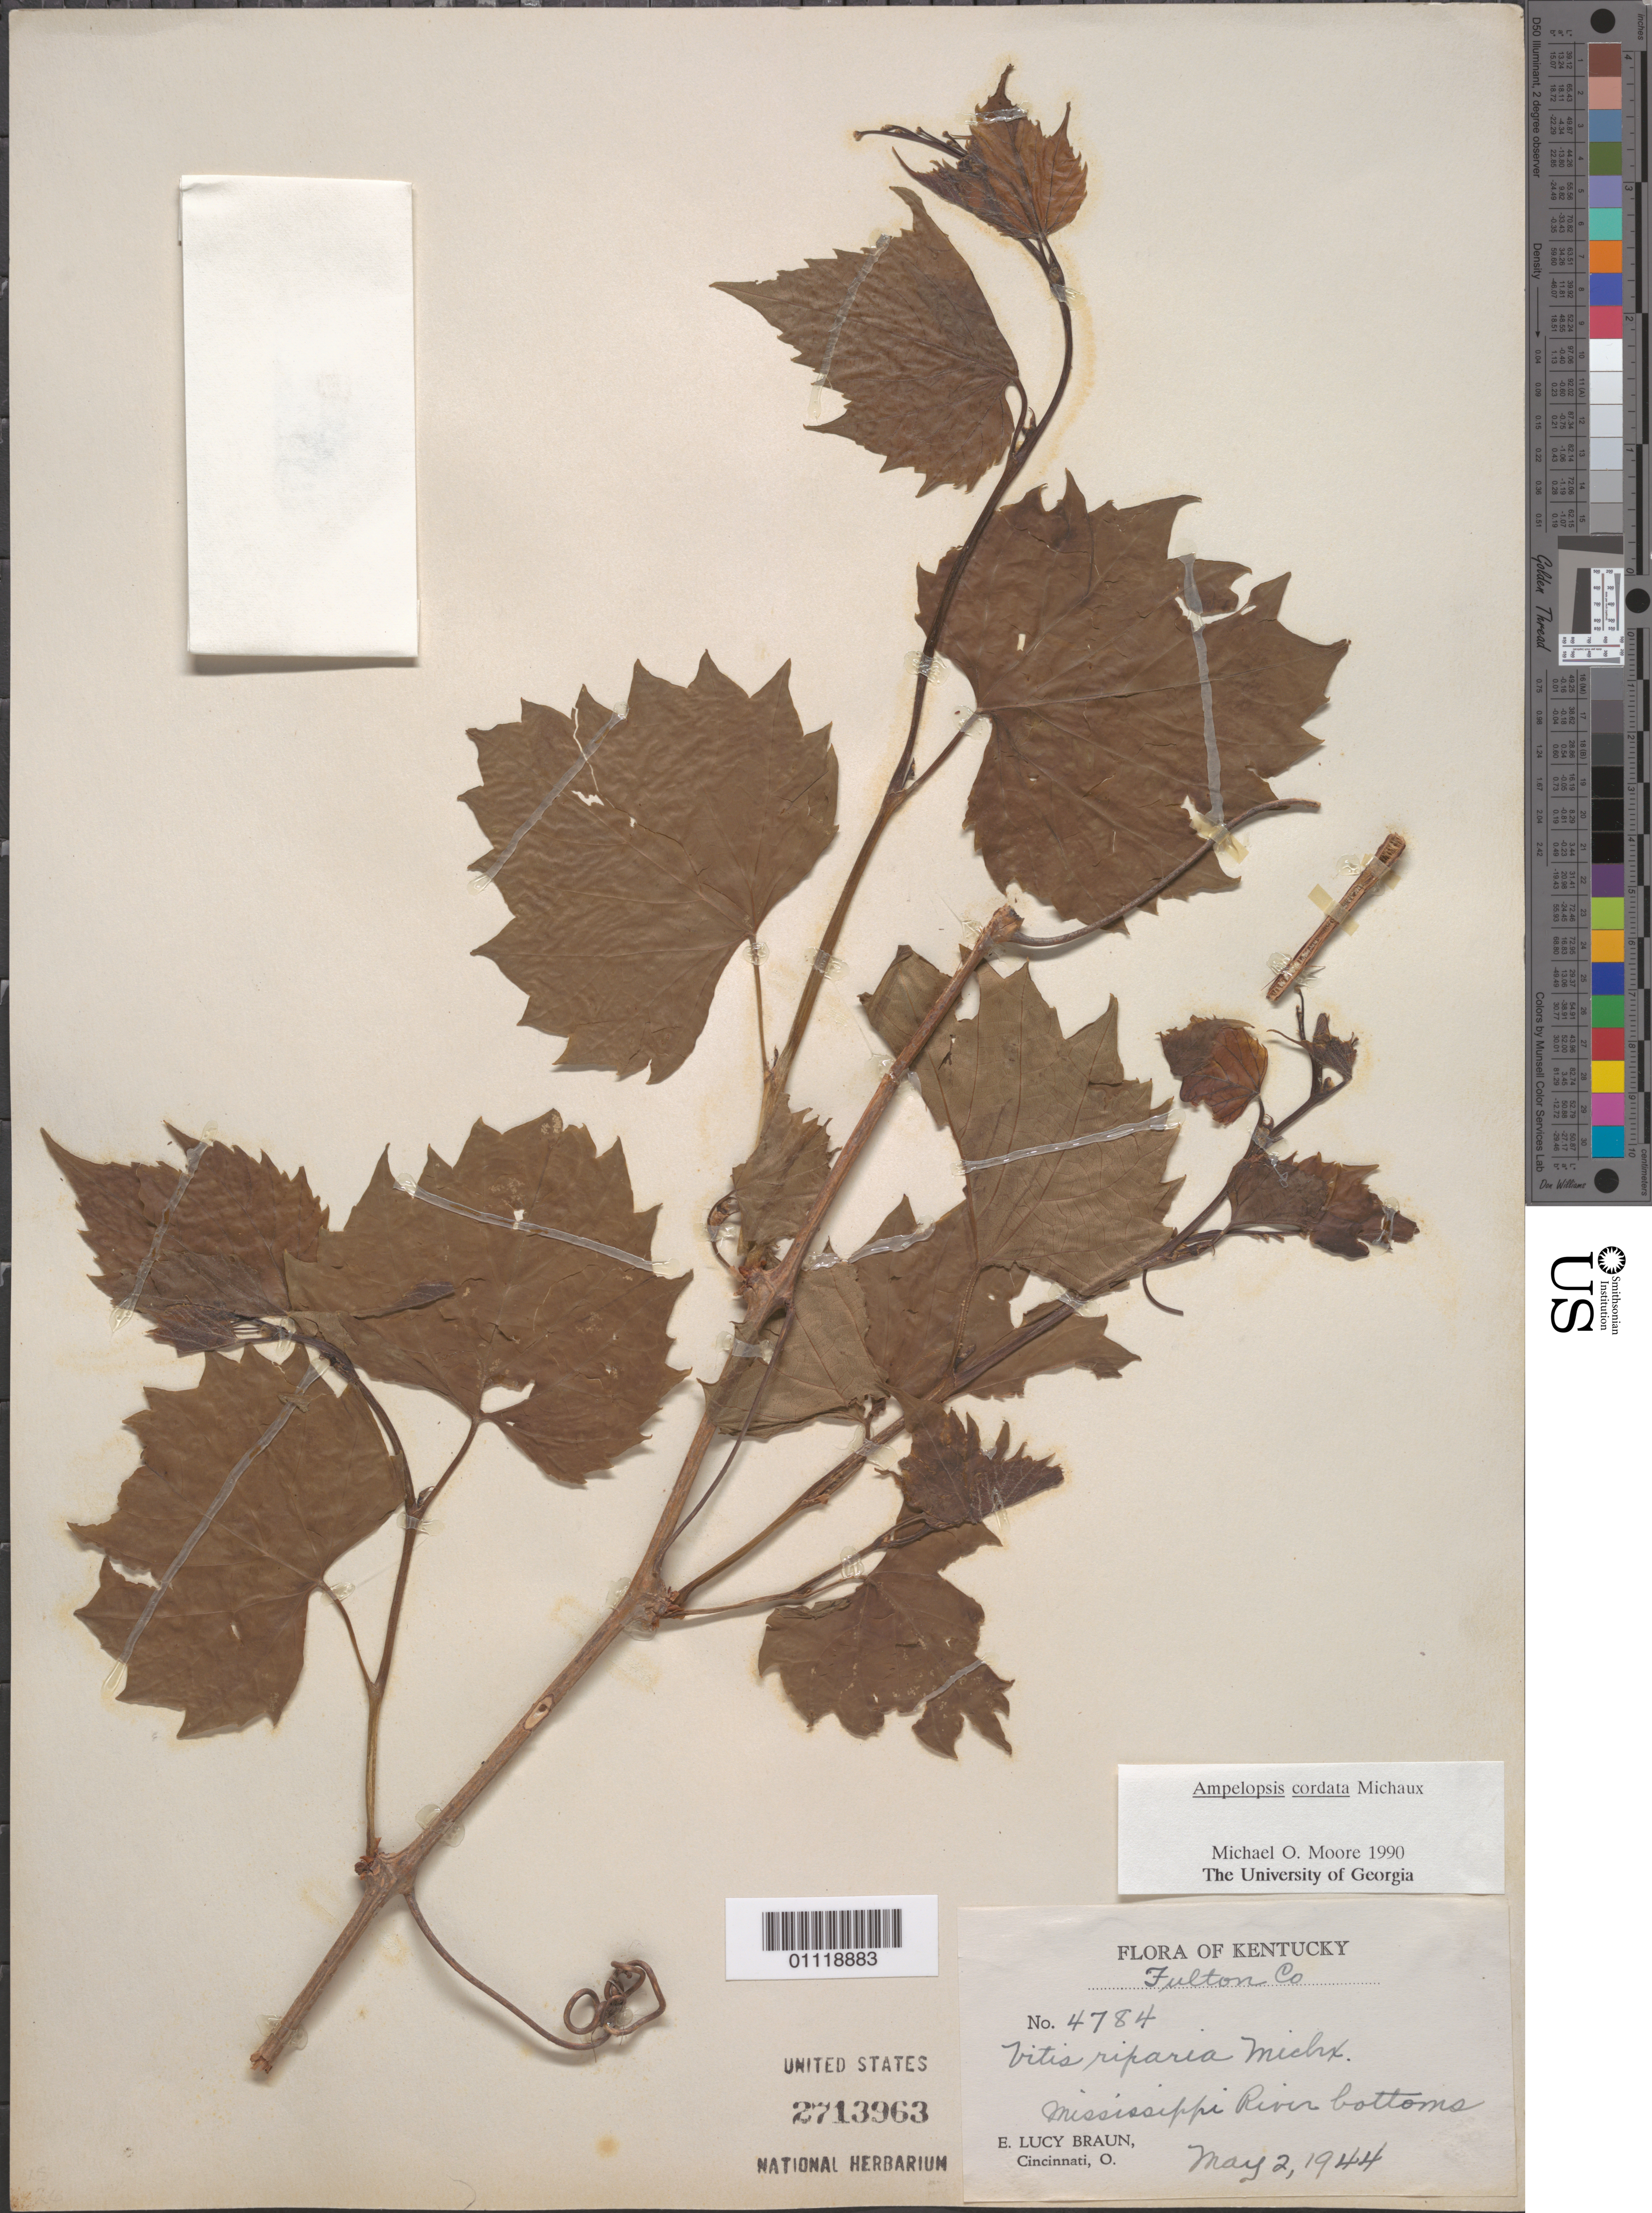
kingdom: Plantae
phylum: Tracheophyta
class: Magnoliopsida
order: Vitales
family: Vitaceae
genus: Ampelopsis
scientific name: Ampelopsis cordata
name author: Michx.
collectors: E. L. Braun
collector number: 4784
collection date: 1944-05-02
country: United States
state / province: Kentucky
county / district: Fulton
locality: Mississippi River.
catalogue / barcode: US 2713963